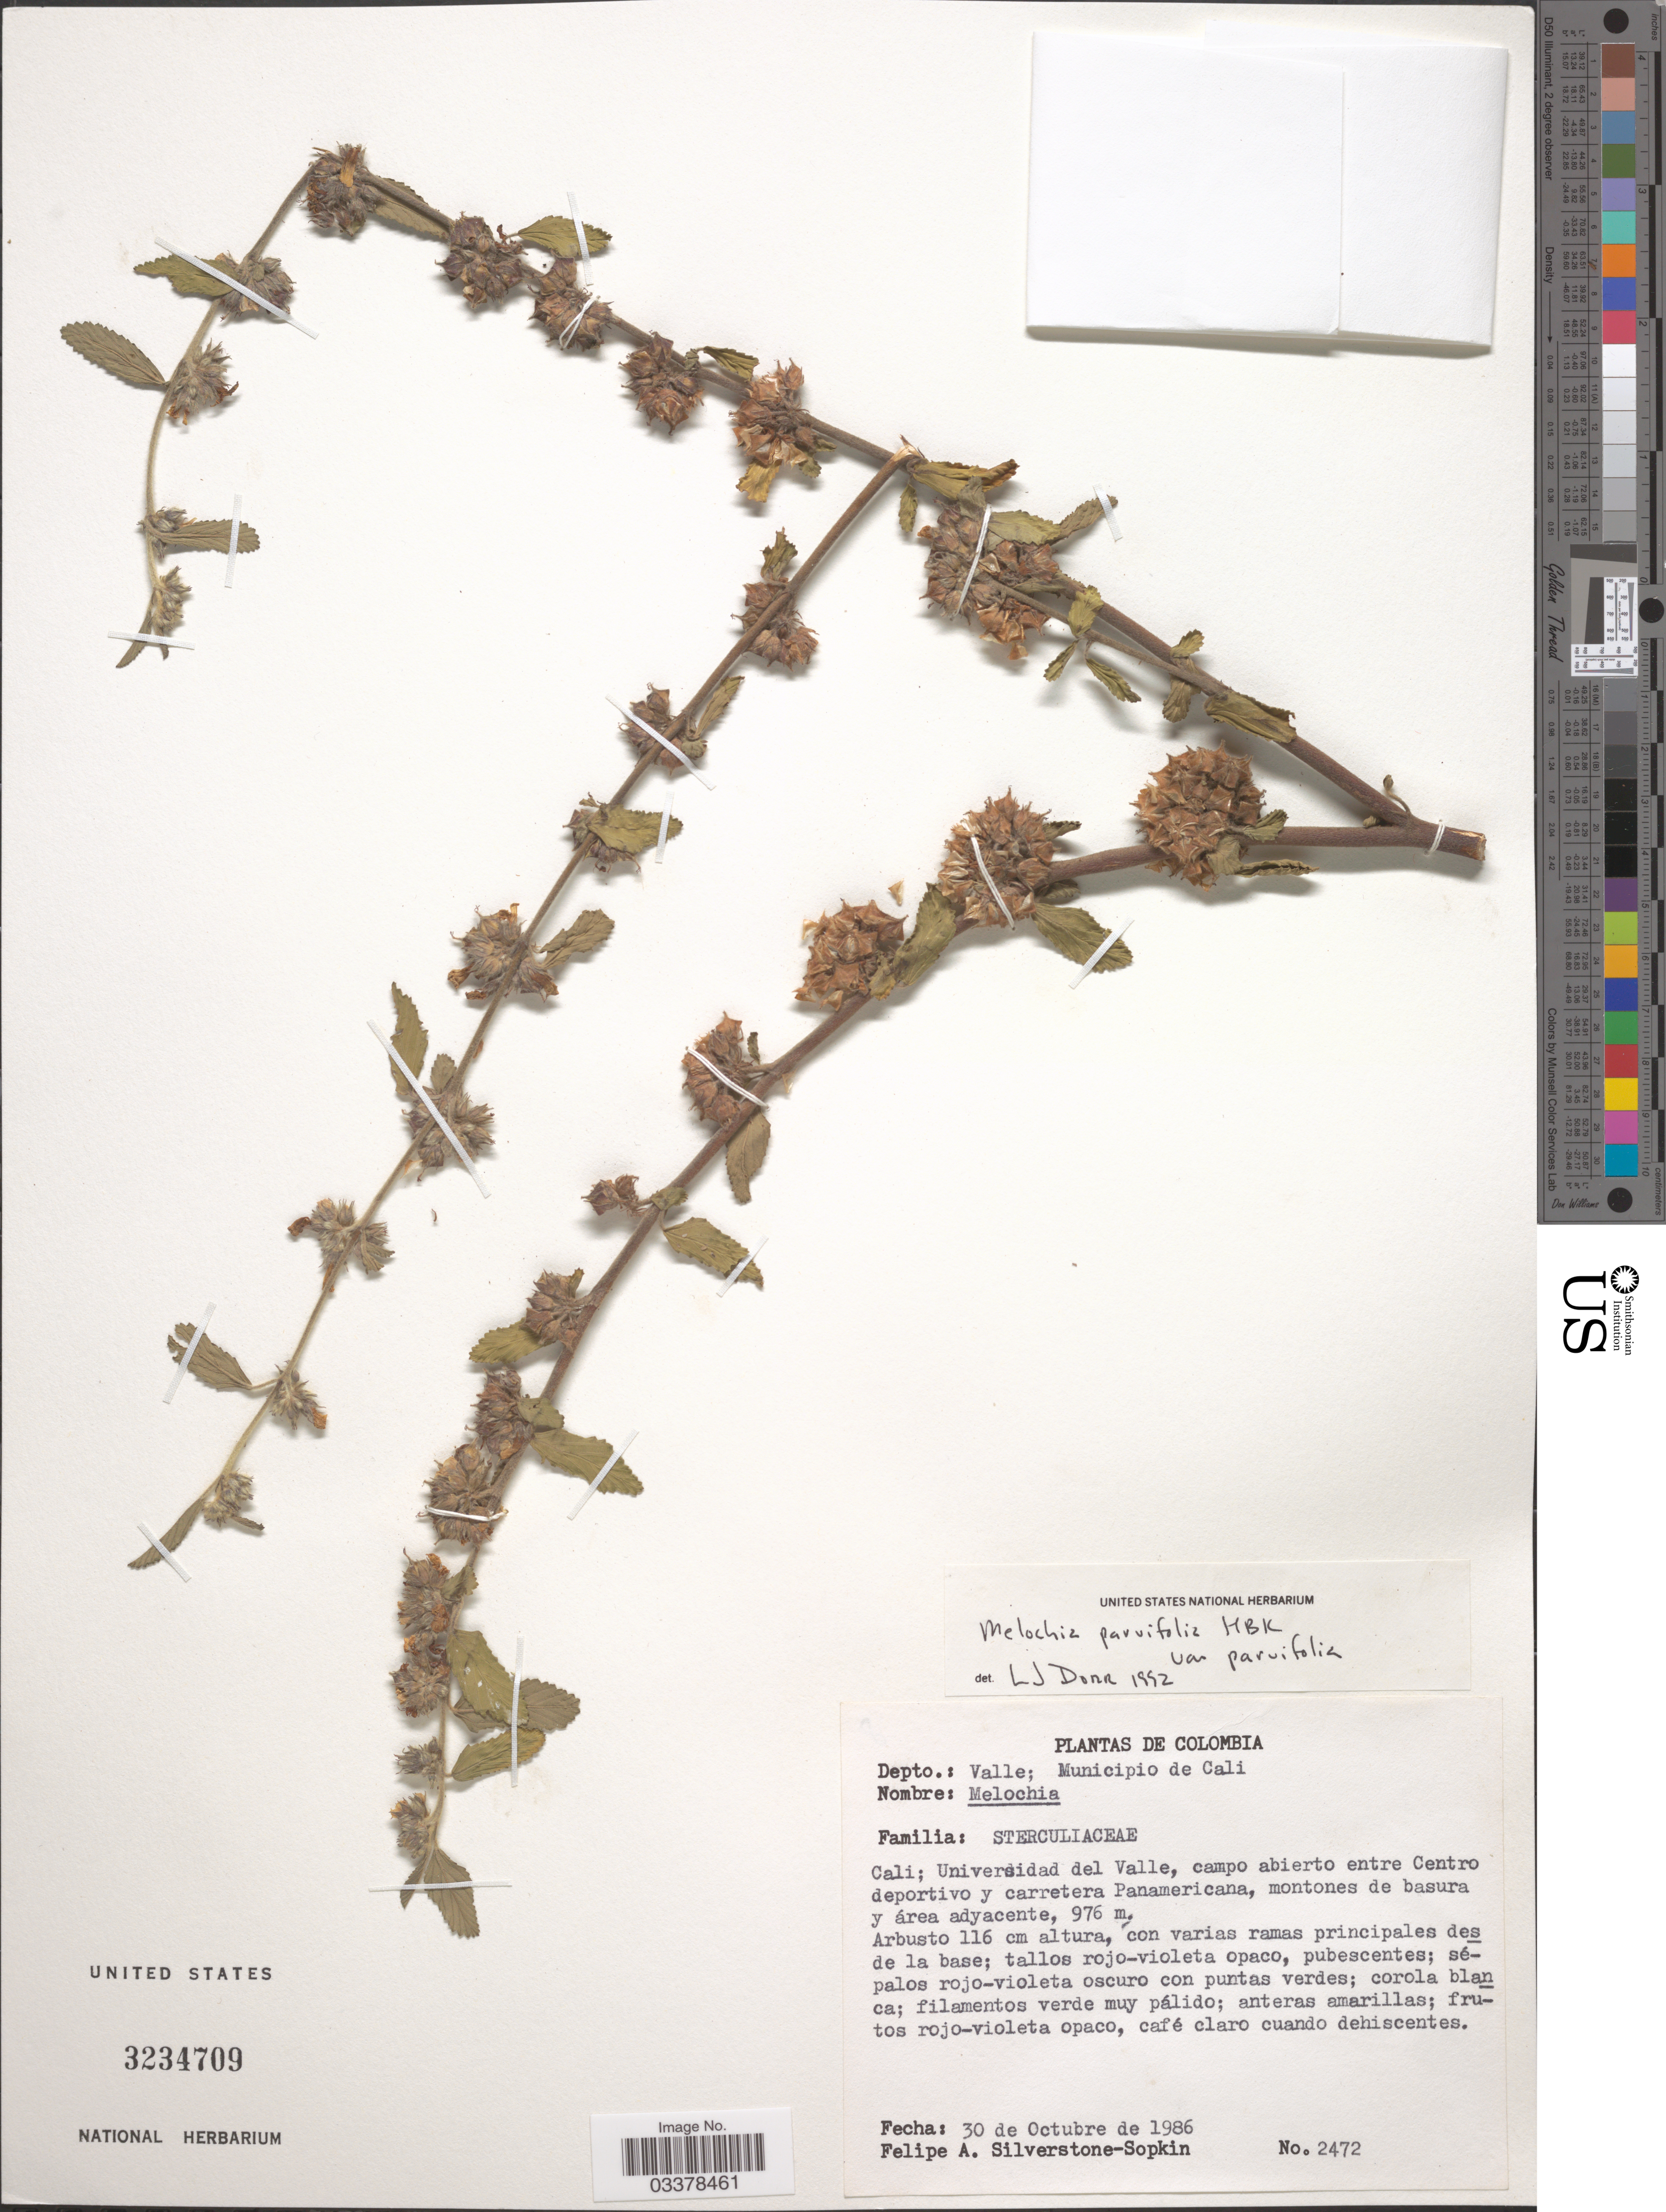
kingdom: Plantae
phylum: Tracheophyta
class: Magnoliopsida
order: Malvales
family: Malvaceae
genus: Melochia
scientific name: Melochia parvifolia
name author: Kunth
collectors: F. Silverstone-Sopkin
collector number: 2472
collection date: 1986-10-30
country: Colombia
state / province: Valle del Cauca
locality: Depto.: Valle; Municipio de Cali. Cali; Universidad del Valle, campo abierto entre Centro deportivo y carretera Panamericana, montones de basura y área adyacente.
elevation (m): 976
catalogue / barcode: US 3234709